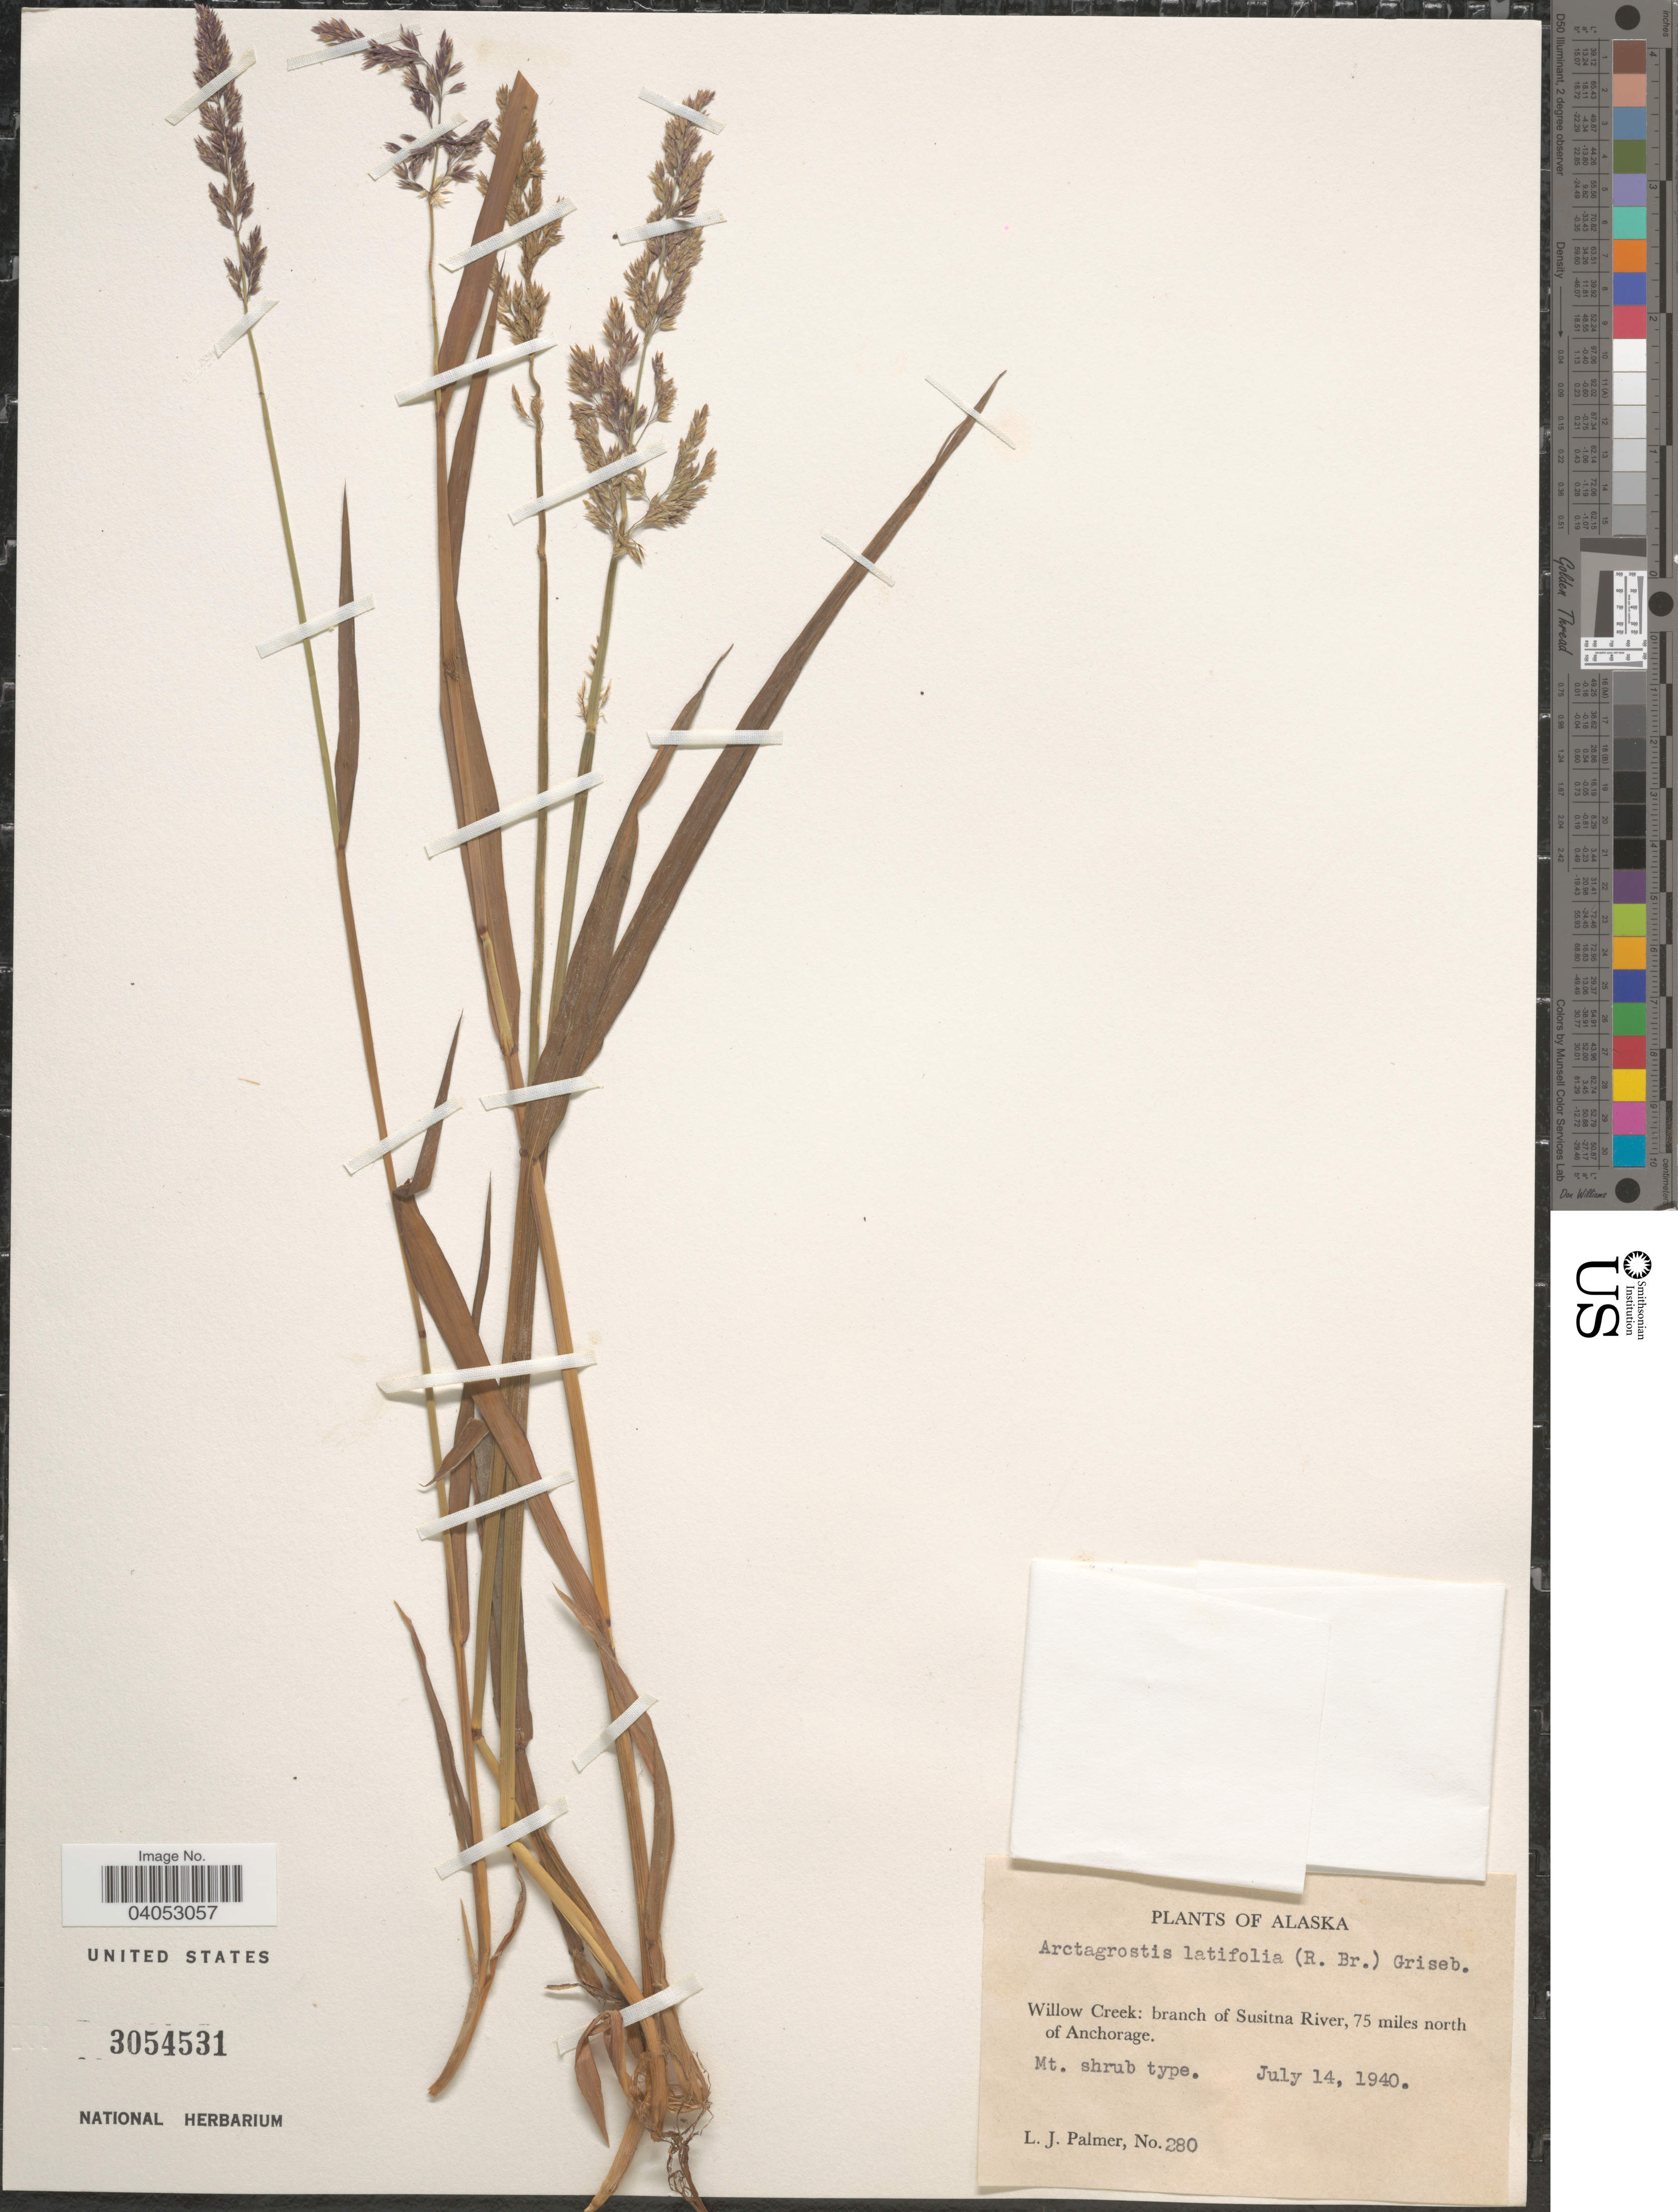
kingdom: Plantae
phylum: Tracheophyta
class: Liliopsida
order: Poales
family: Poaceae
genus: Arctagrostis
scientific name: Arctagrostis latifolia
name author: (R. Br.) Griseb.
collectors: L. J. Palmer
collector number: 280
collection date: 1940-07-14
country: United States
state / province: Alaska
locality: Willow Creek: branch of Susitna River, 75 miles north of Anchorage.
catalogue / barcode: US 3054531